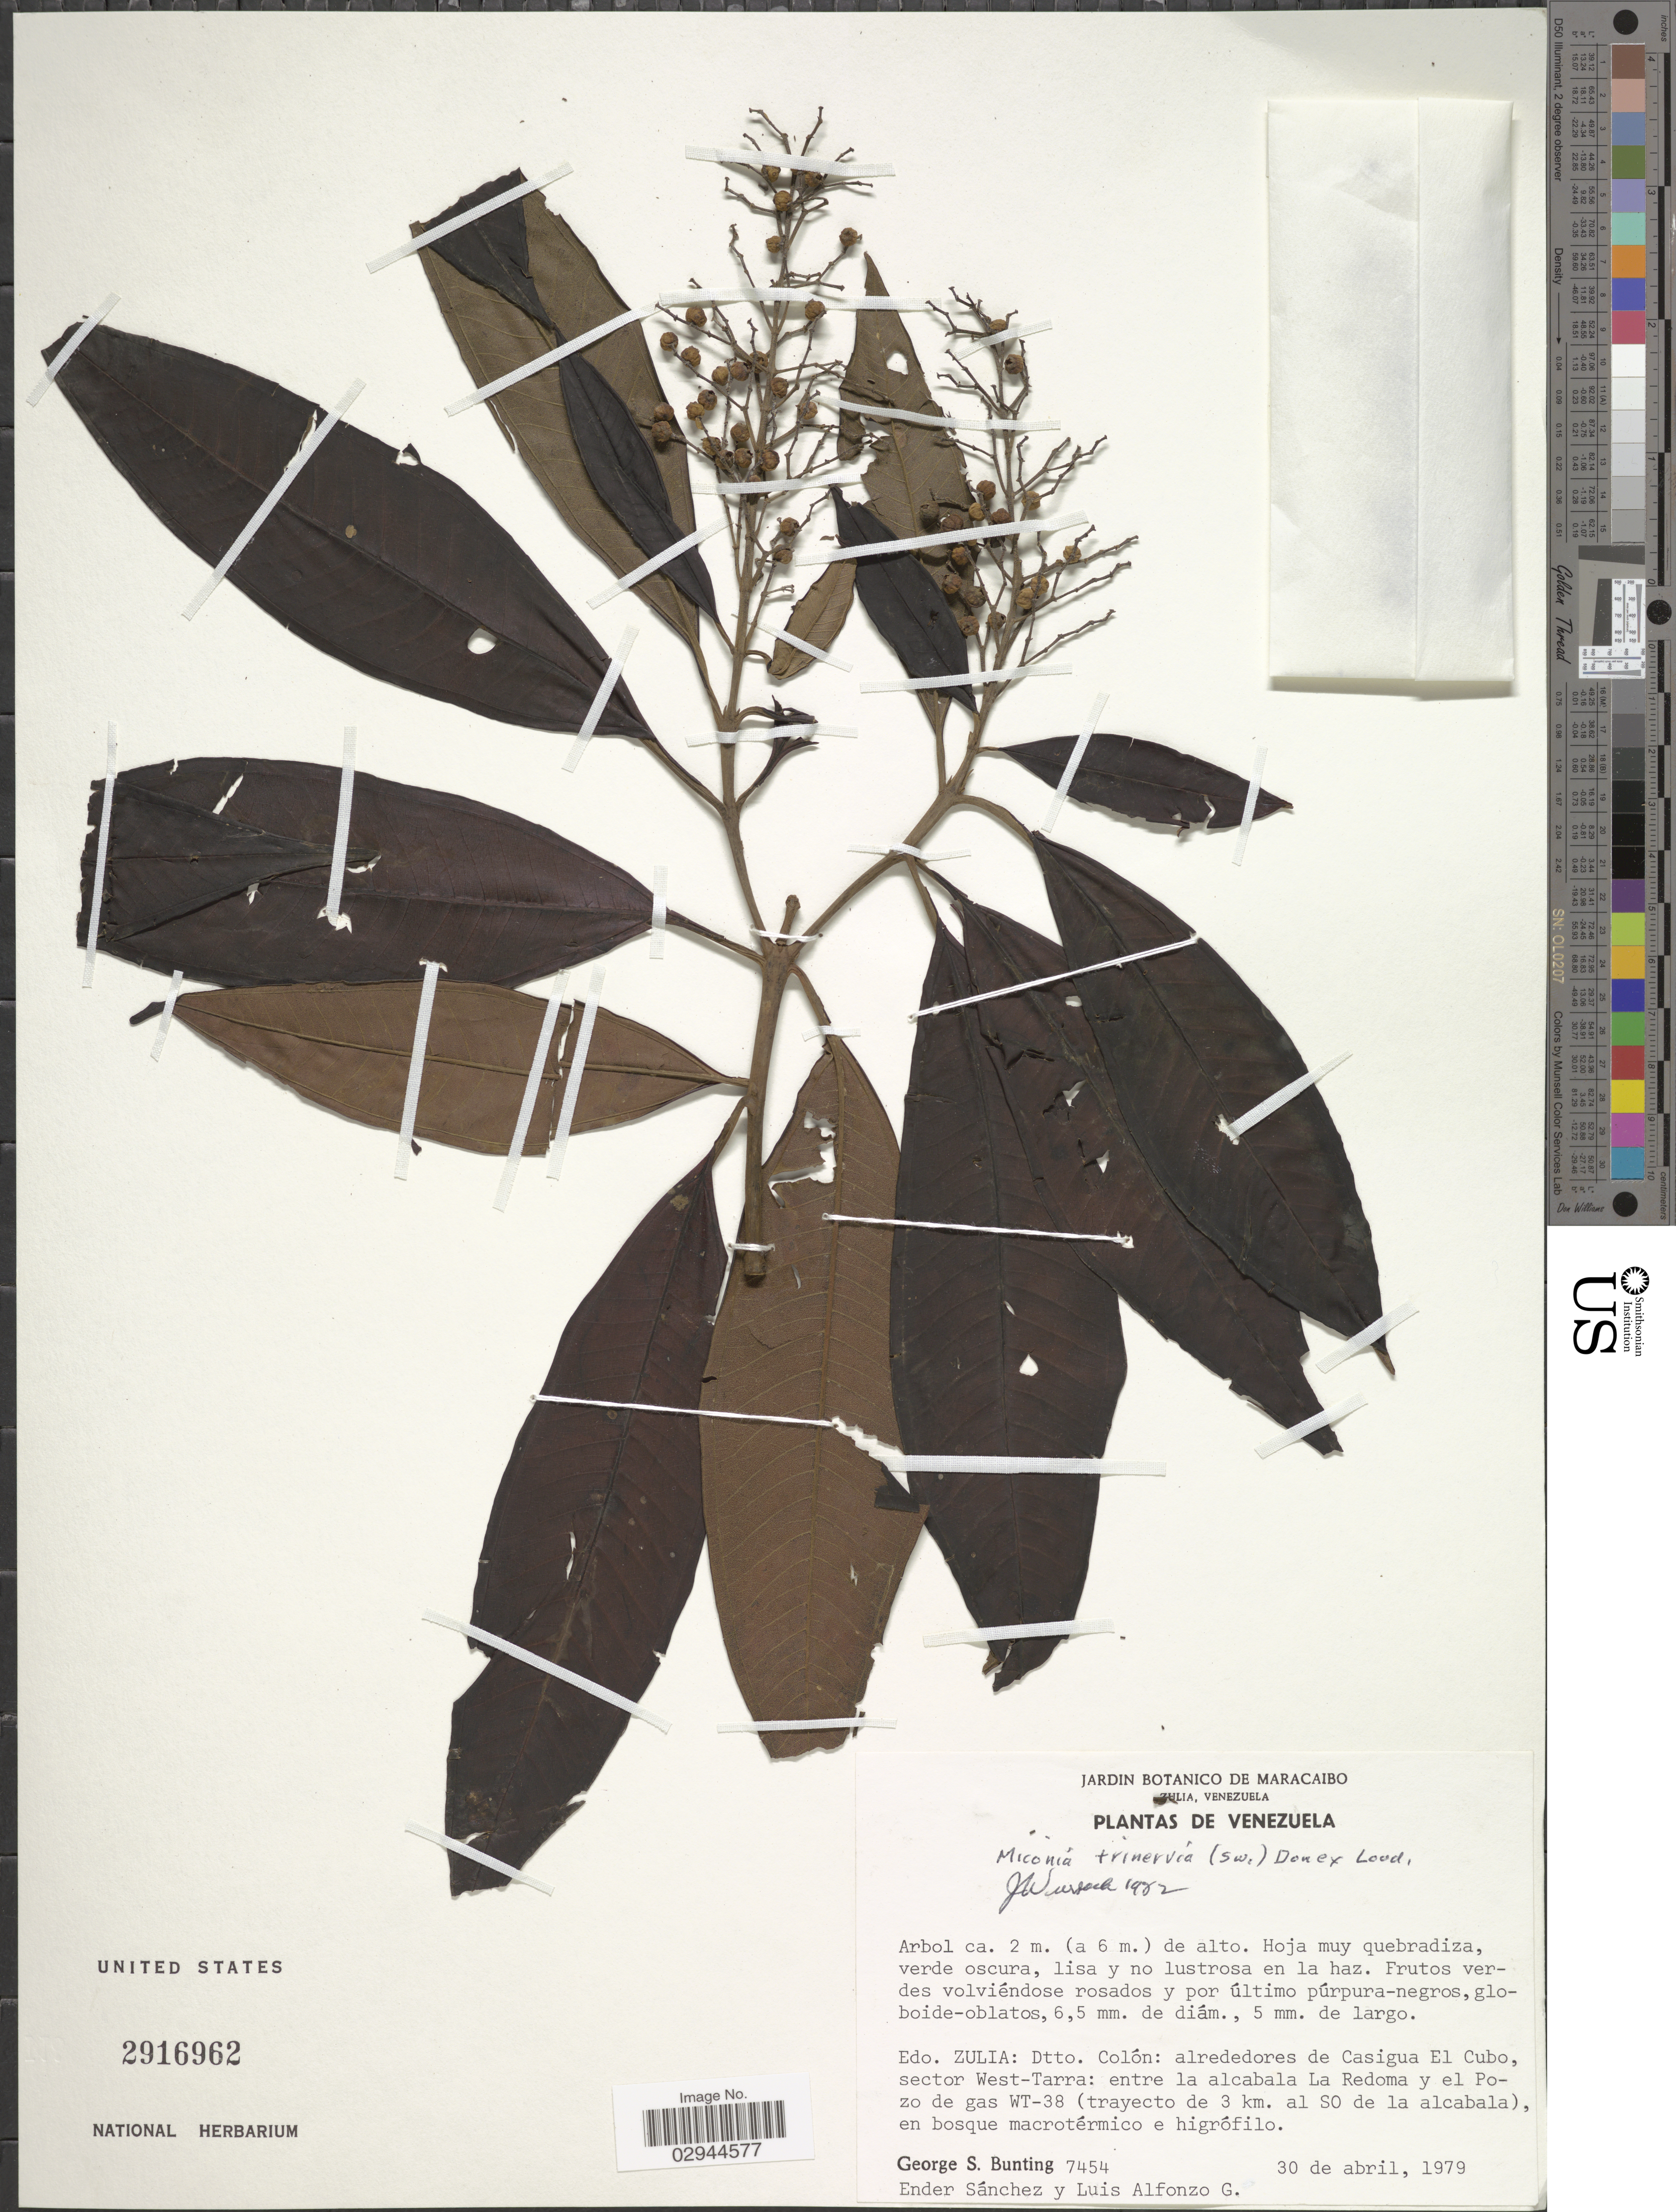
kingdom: Plantae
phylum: Tracheophyta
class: Magnoliopsida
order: Myrtales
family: Melastomataceae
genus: Miconia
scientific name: Miconia trinervia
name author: (Sw.) D. Don ex Loudon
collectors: G. S. Bunting, E. Sanchez & L. Alfonzo G.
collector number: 7454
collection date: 1979-04-30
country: Venezuela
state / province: Zulia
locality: Dtto. Colón, alrededores de Casigua El Cubo, sector West-Tarra, entre la alcabala La Redoma y el Oizi de gas WT-38 (trayecto de 3 km. al SO de la alcabala).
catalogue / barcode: US 2916962